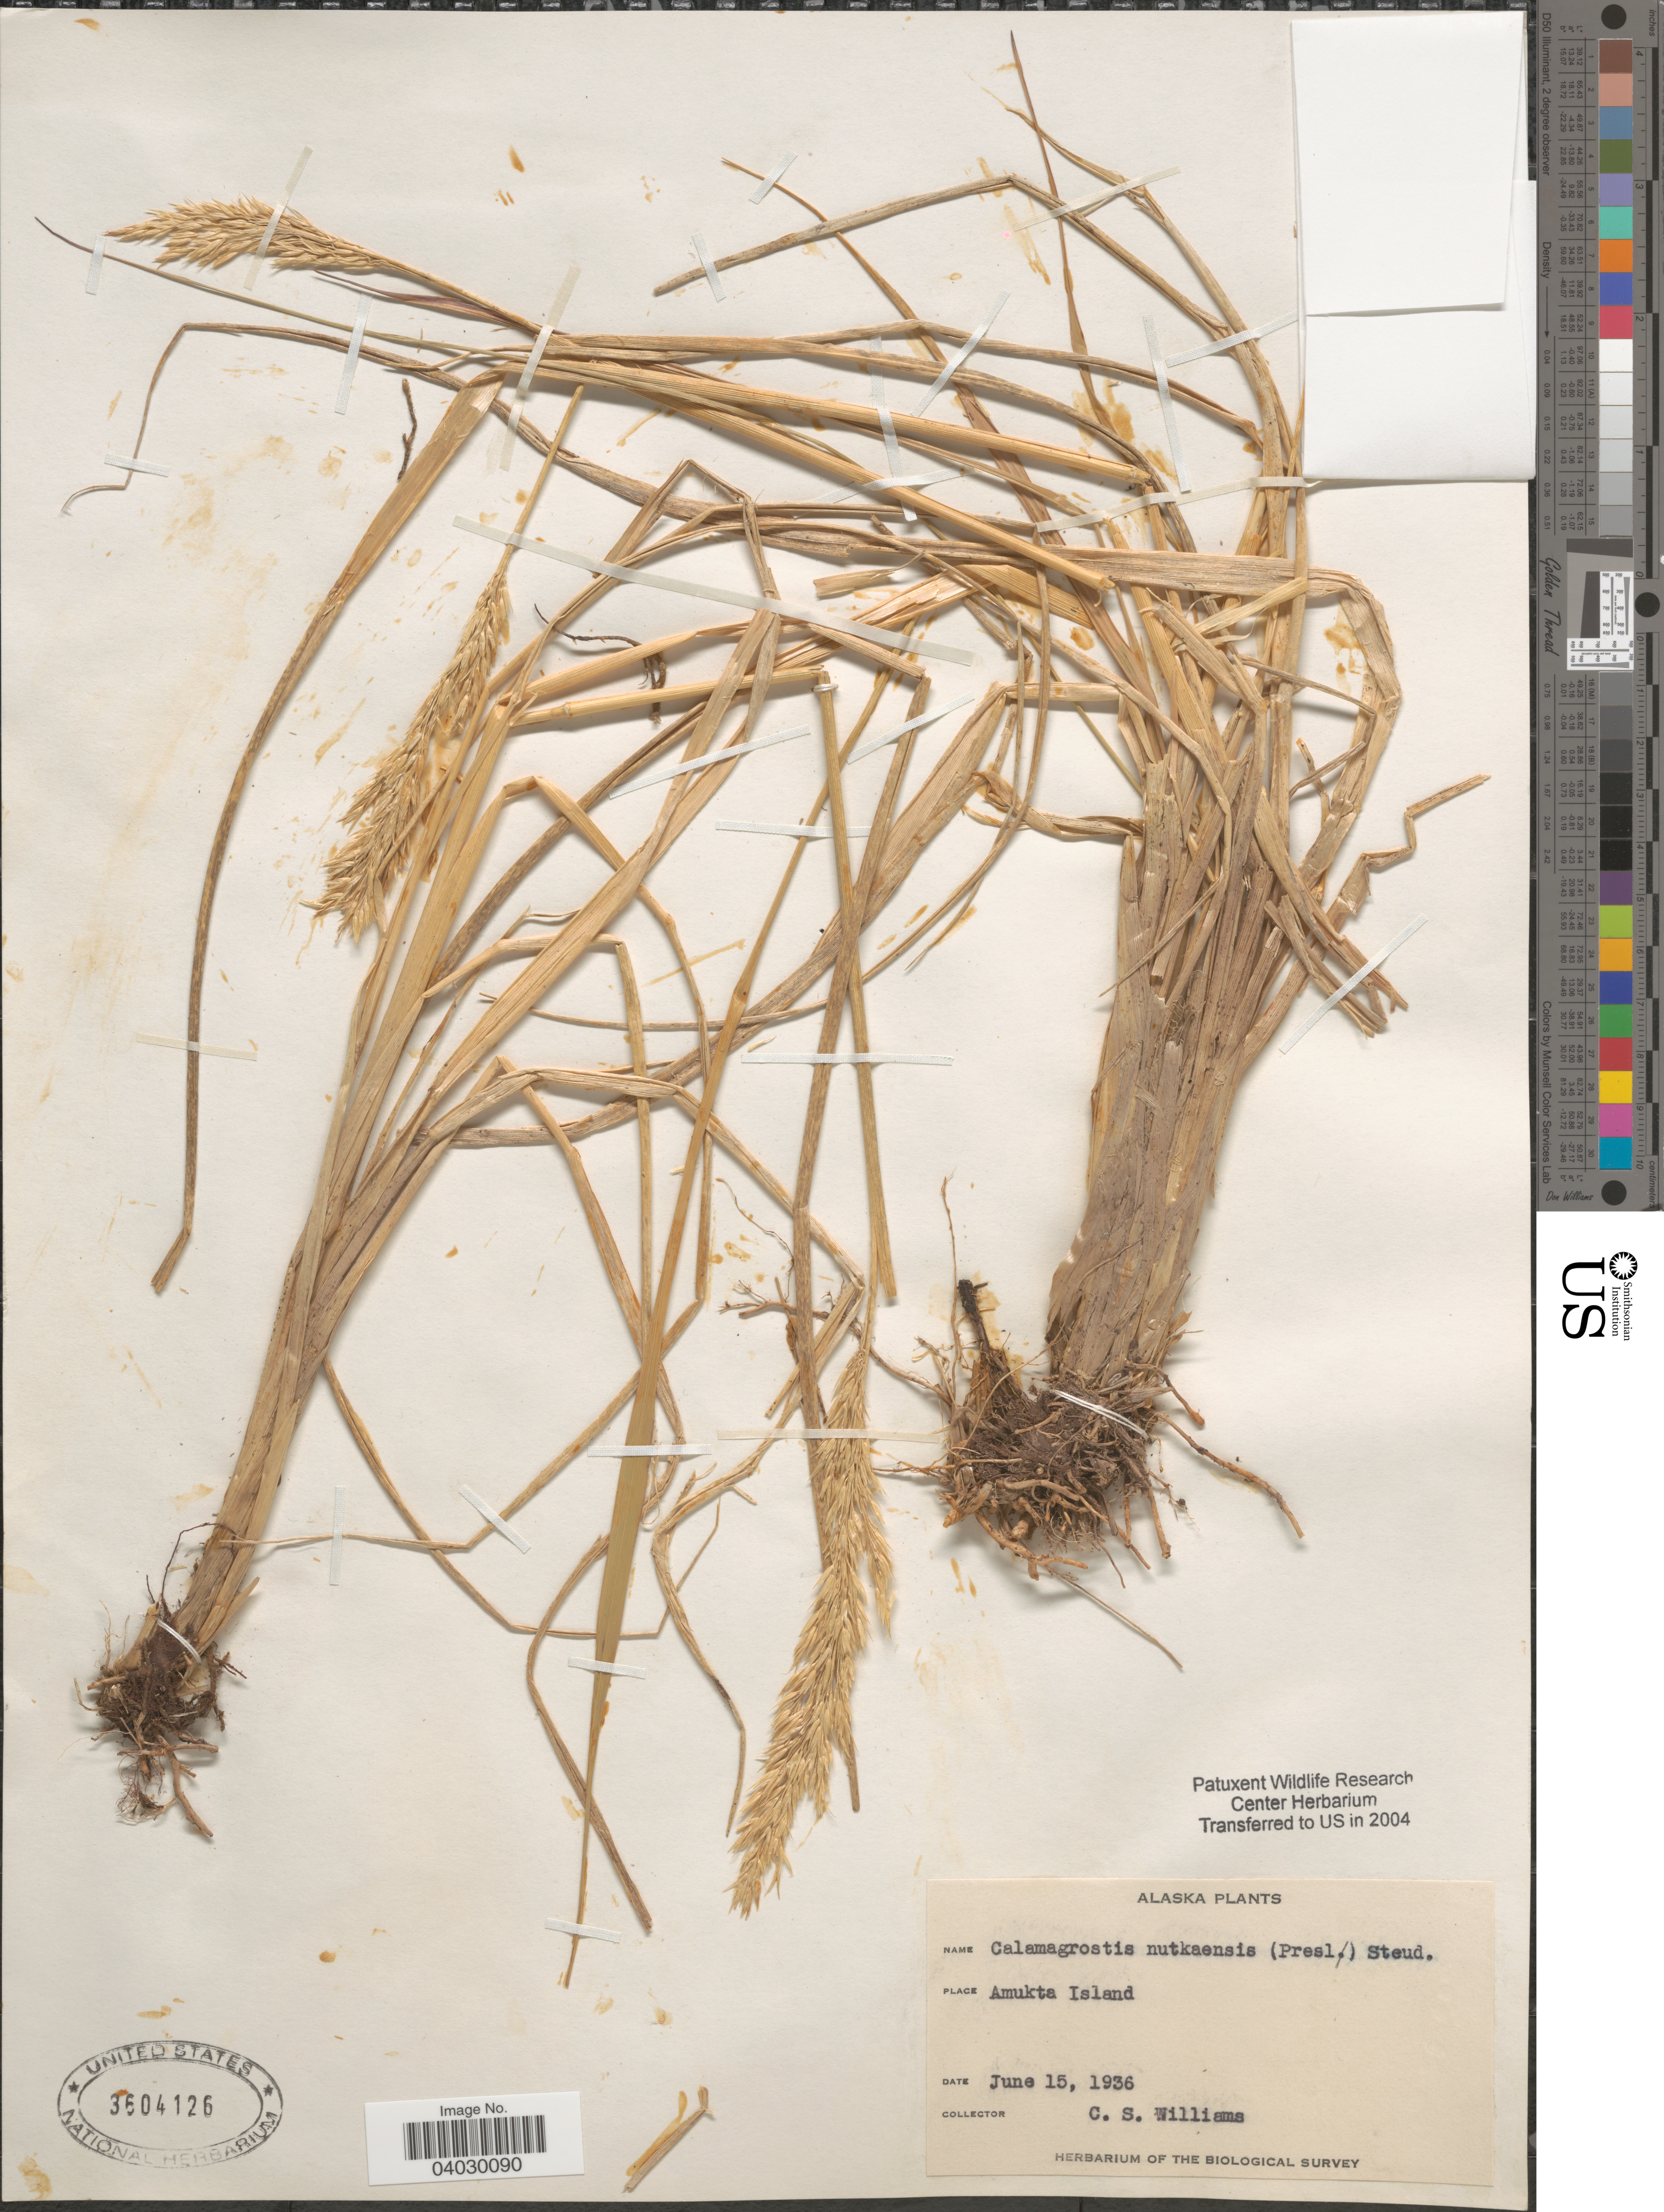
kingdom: Plantae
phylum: Tracheophyta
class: Liliopsida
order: Poales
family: Poaceae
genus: Calamagrostis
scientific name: Calamagrostis nutkaensis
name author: (J. Presl) Steud.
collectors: C. Williams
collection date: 1936-06-15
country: United States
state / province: Alaska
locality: Amutka Island.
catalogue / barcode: US 3604126